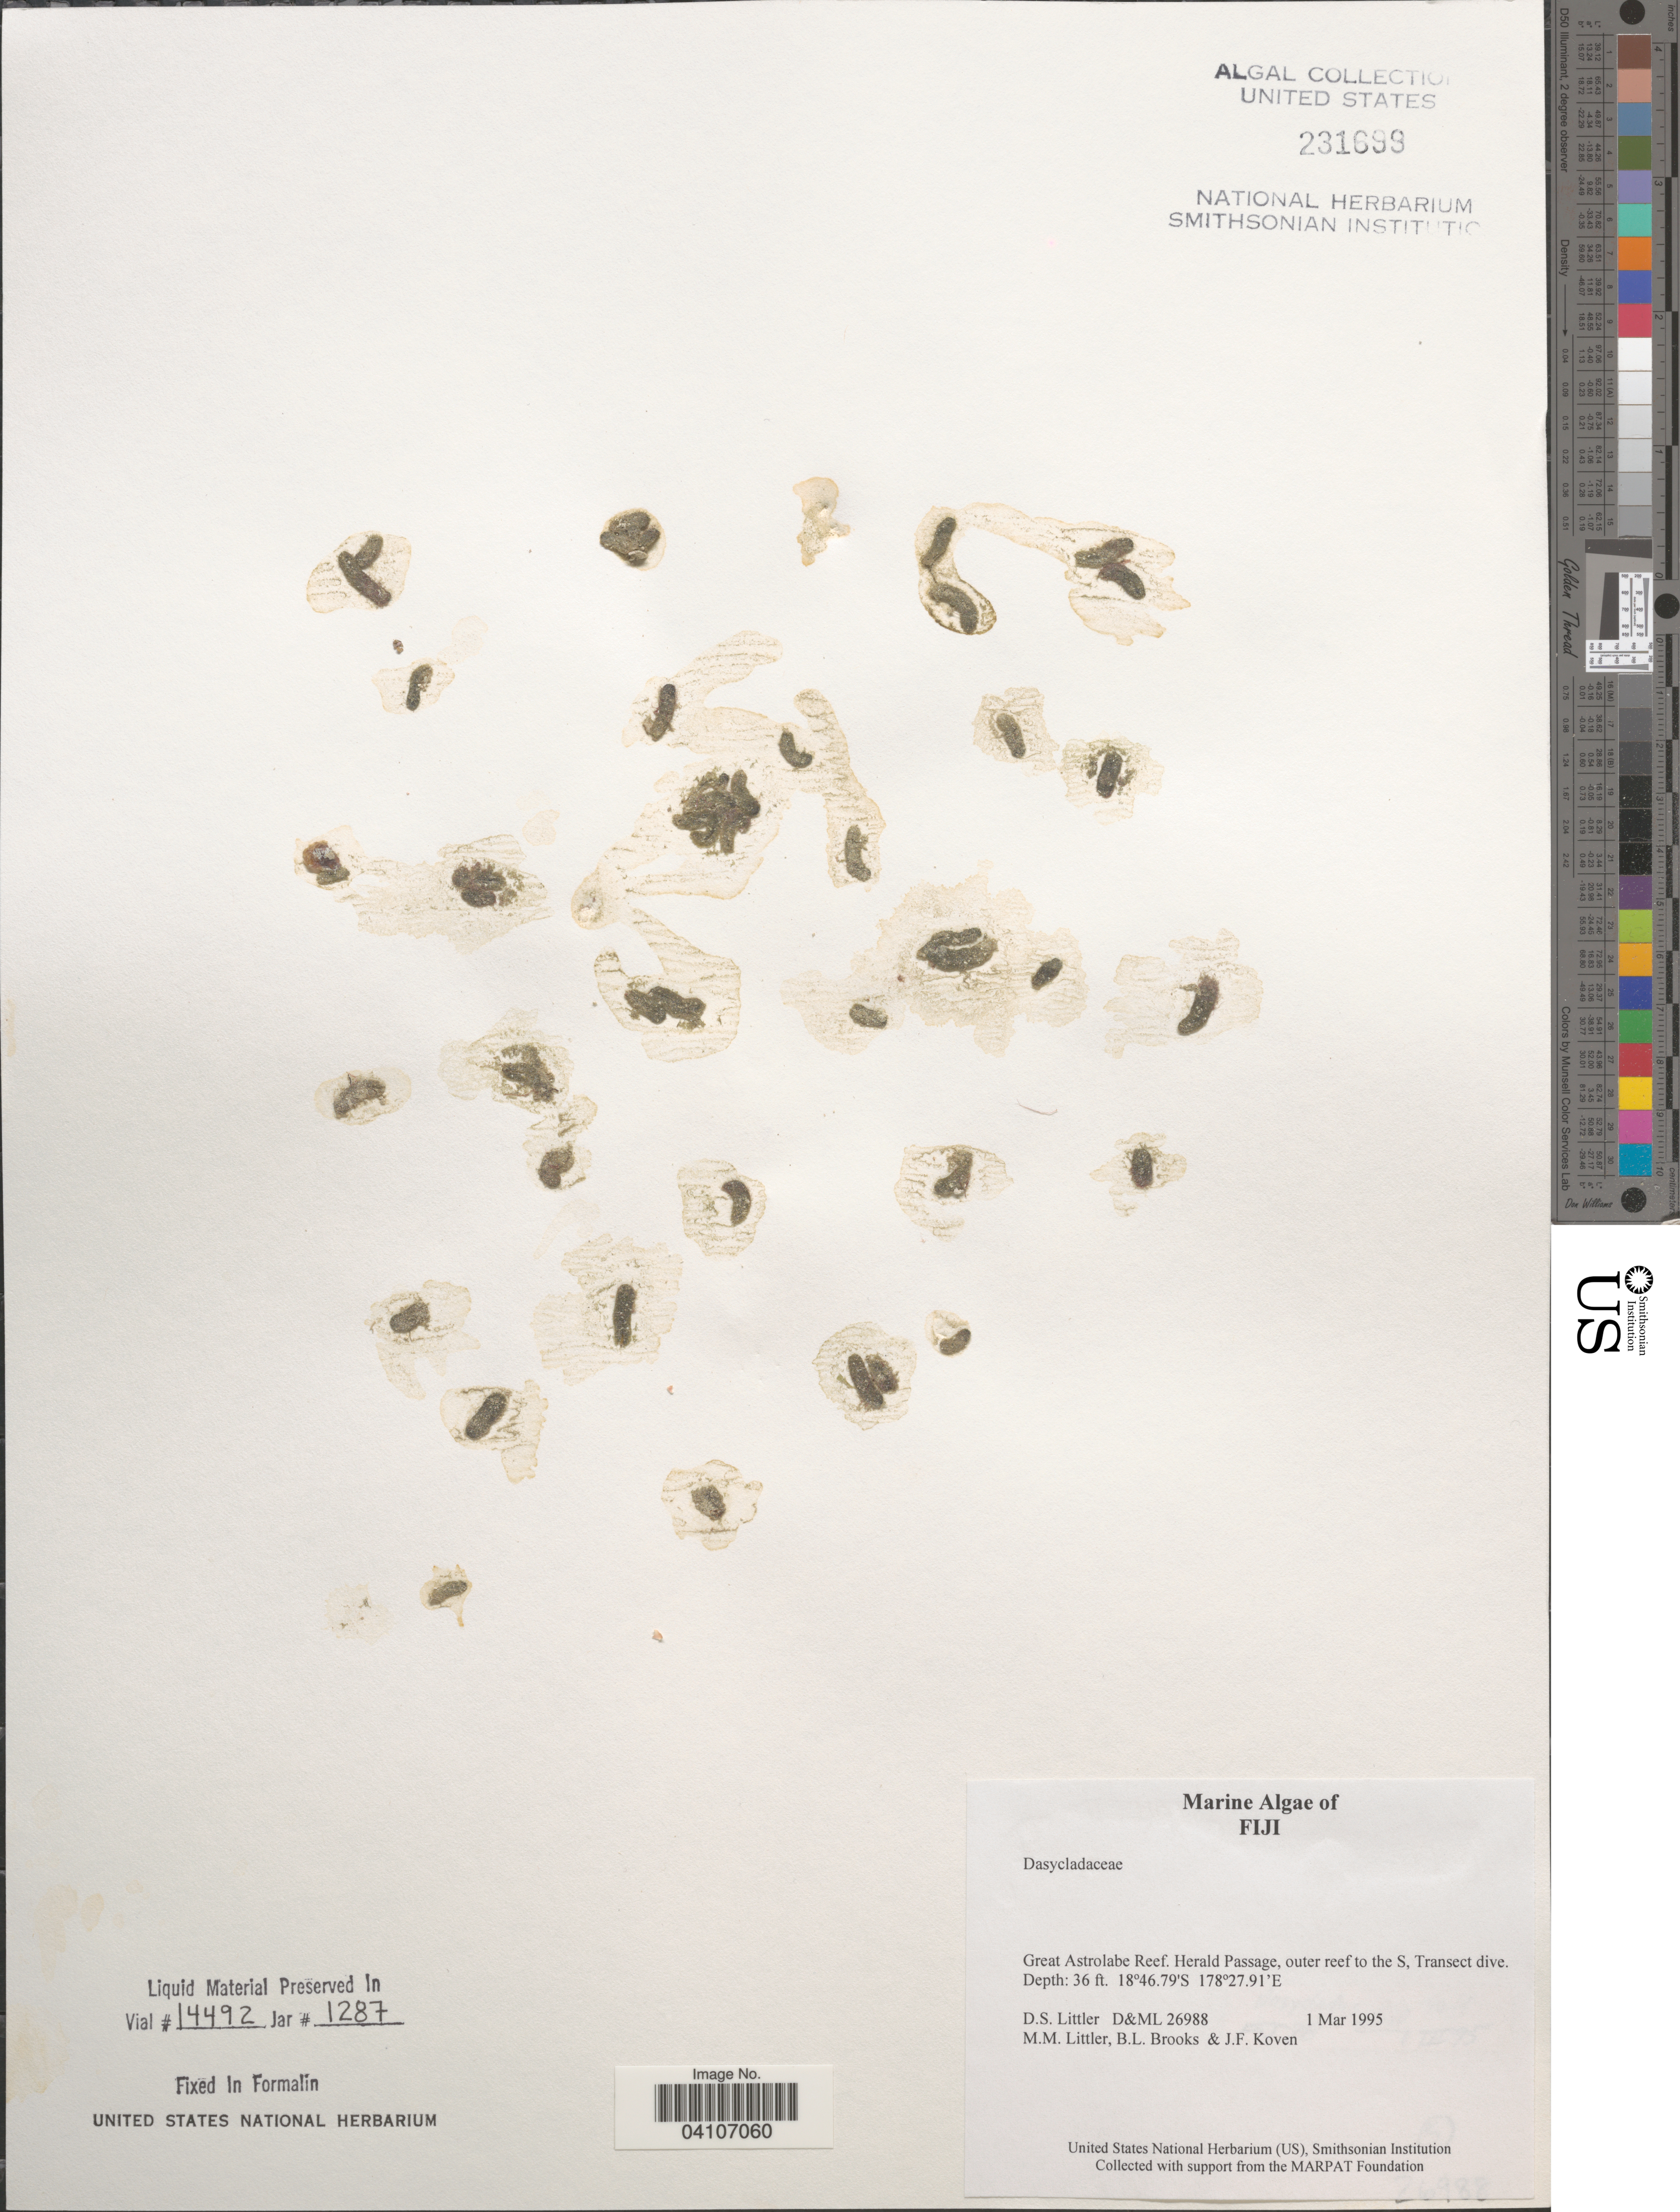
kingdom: Plantae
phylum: Chlorophyta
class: Ulvophyceae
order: Dasycladales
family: Dasycladaceae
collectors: D. S. Littler, B. Brooks & J. Koven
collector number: D&ML26988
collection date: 1995-03-01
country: Fiji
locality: Great Astrolabe Reef. Herald Passage, outer reef to the S, Transect dive.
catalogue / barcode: US 231699